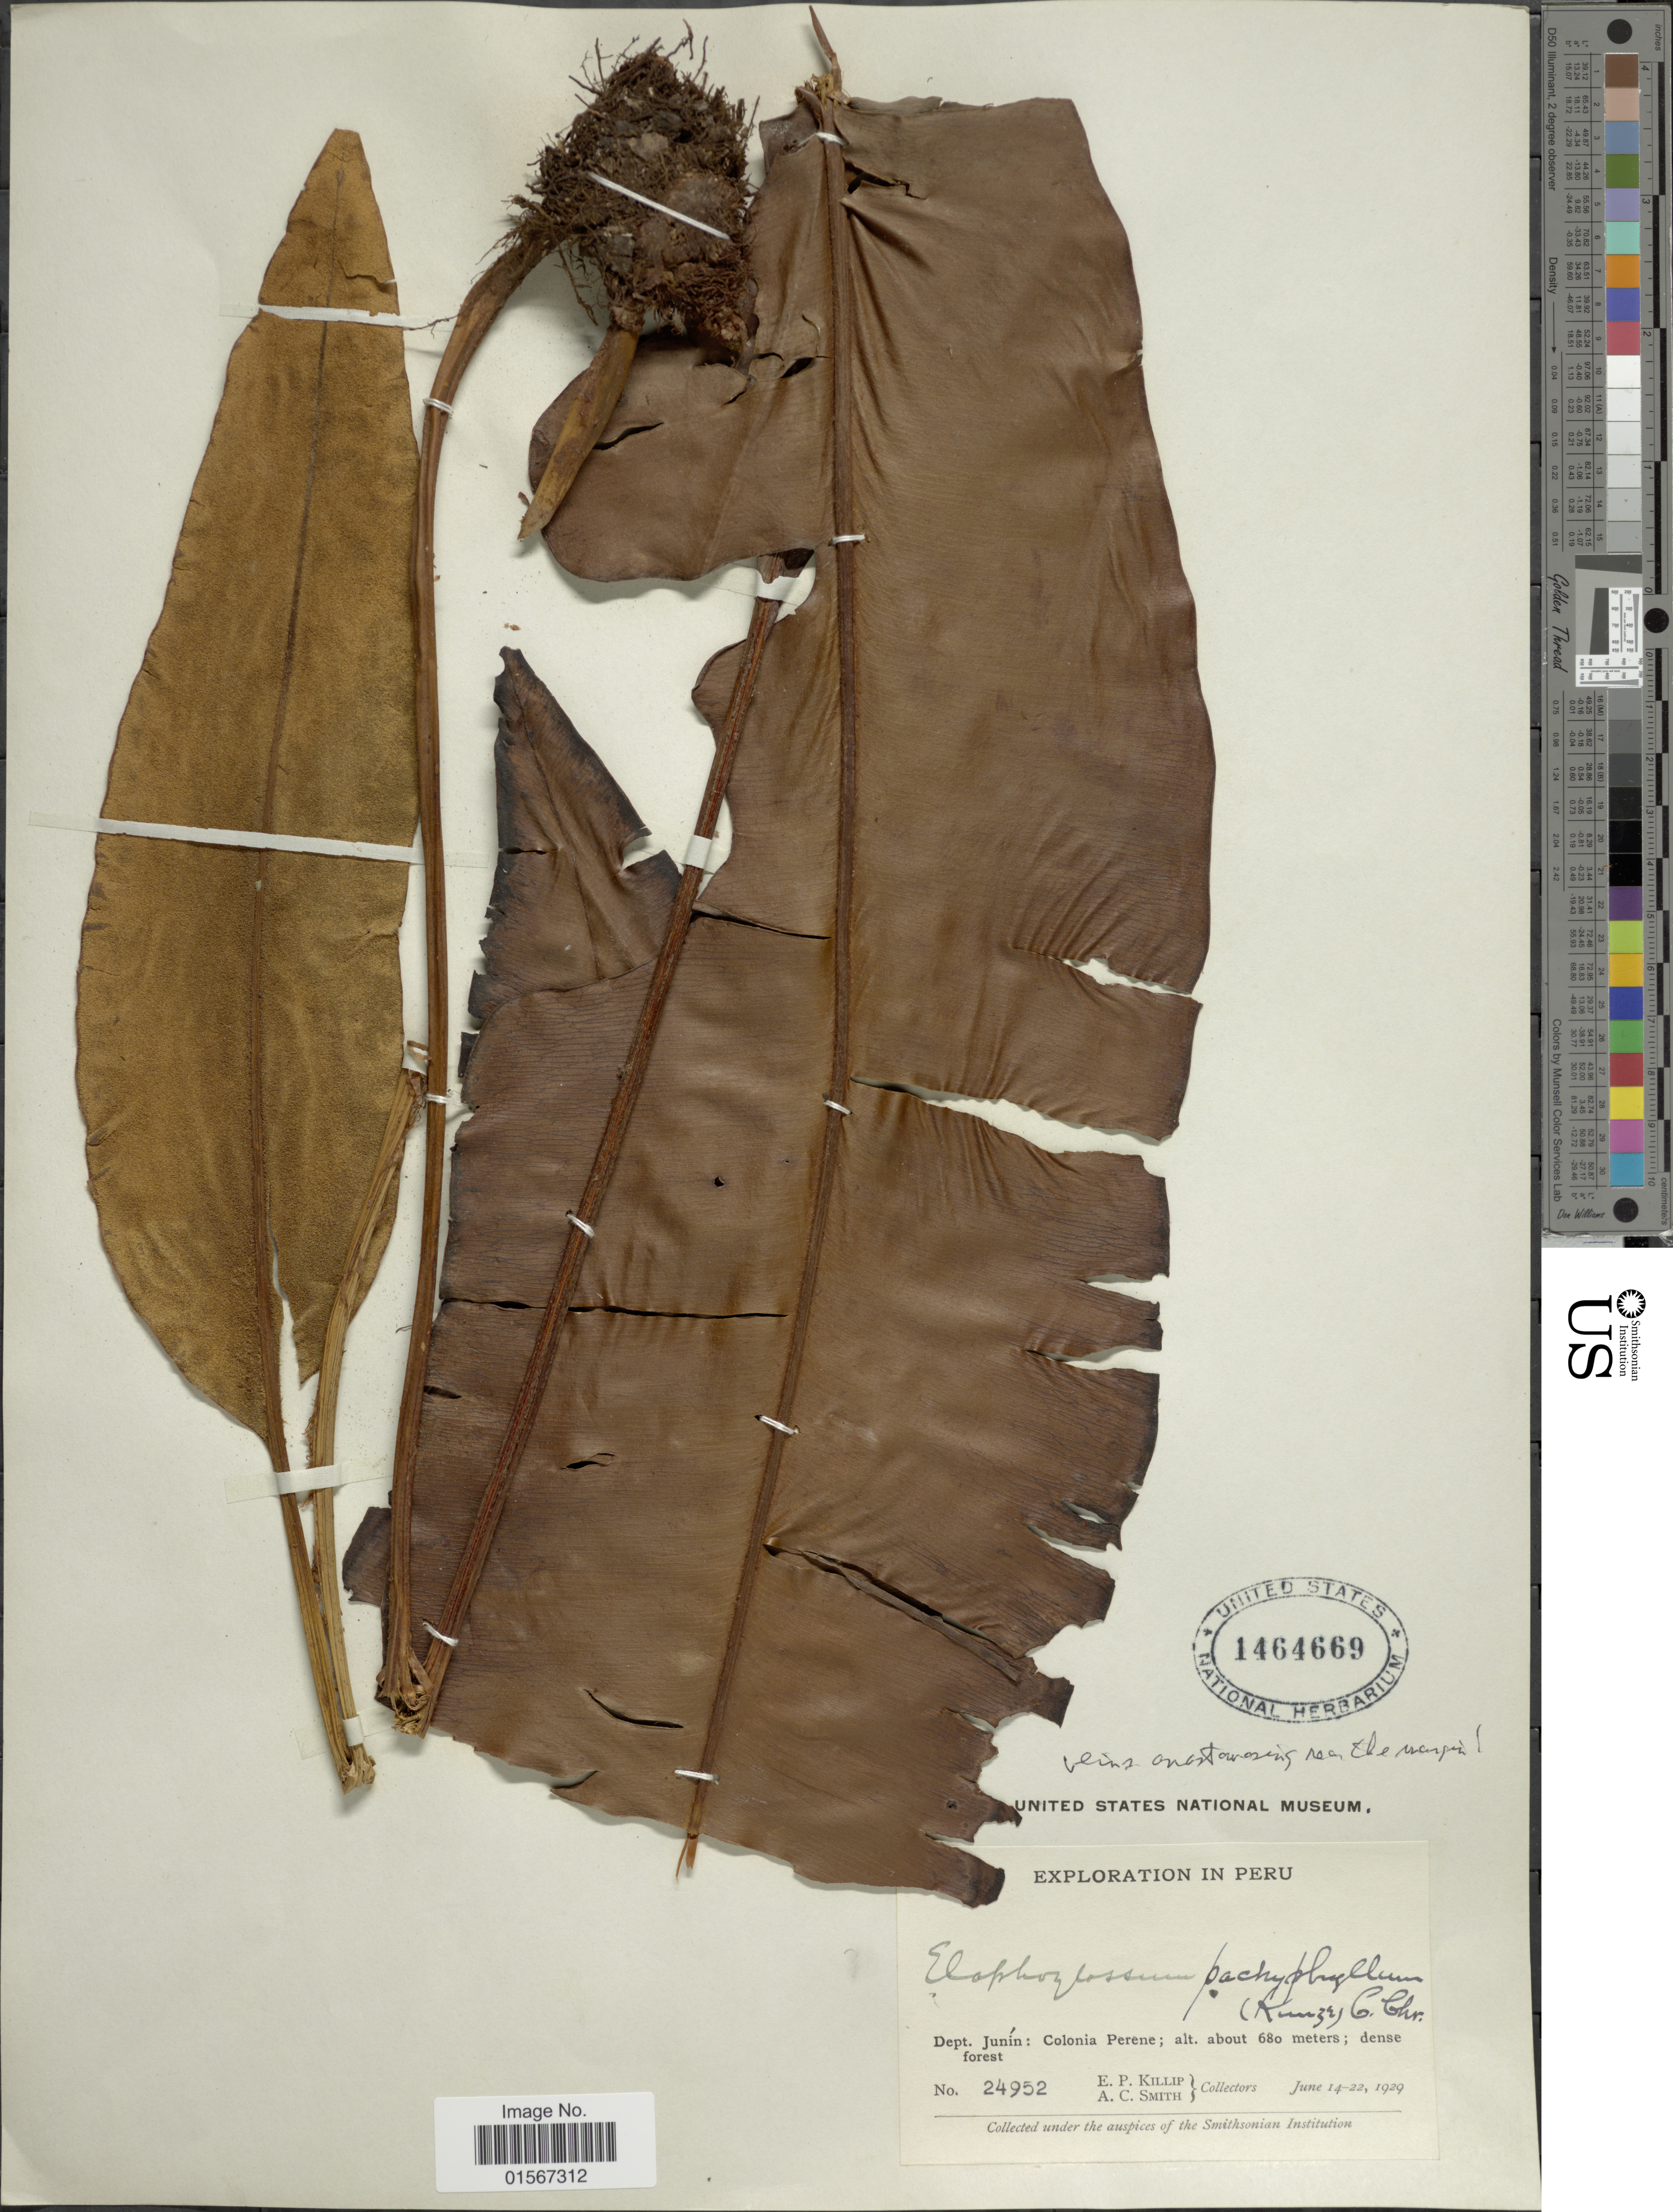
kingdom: Plantae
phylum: Tracheophyta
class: Polypodiopsida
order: Polypodiales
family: Dryopteridaceae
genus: Elaphoglossum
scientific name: Elaphoglossum pachyphyllum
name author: (Kunze) C. Chr.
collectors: E. P. Killip & A. C. Smith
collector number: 24952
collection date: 1929-06-14/1929-06-22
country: Peru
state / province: Junín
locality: Peru, Dept. Junín: Colonia Perene.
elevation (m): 680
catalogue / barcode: US 1464669